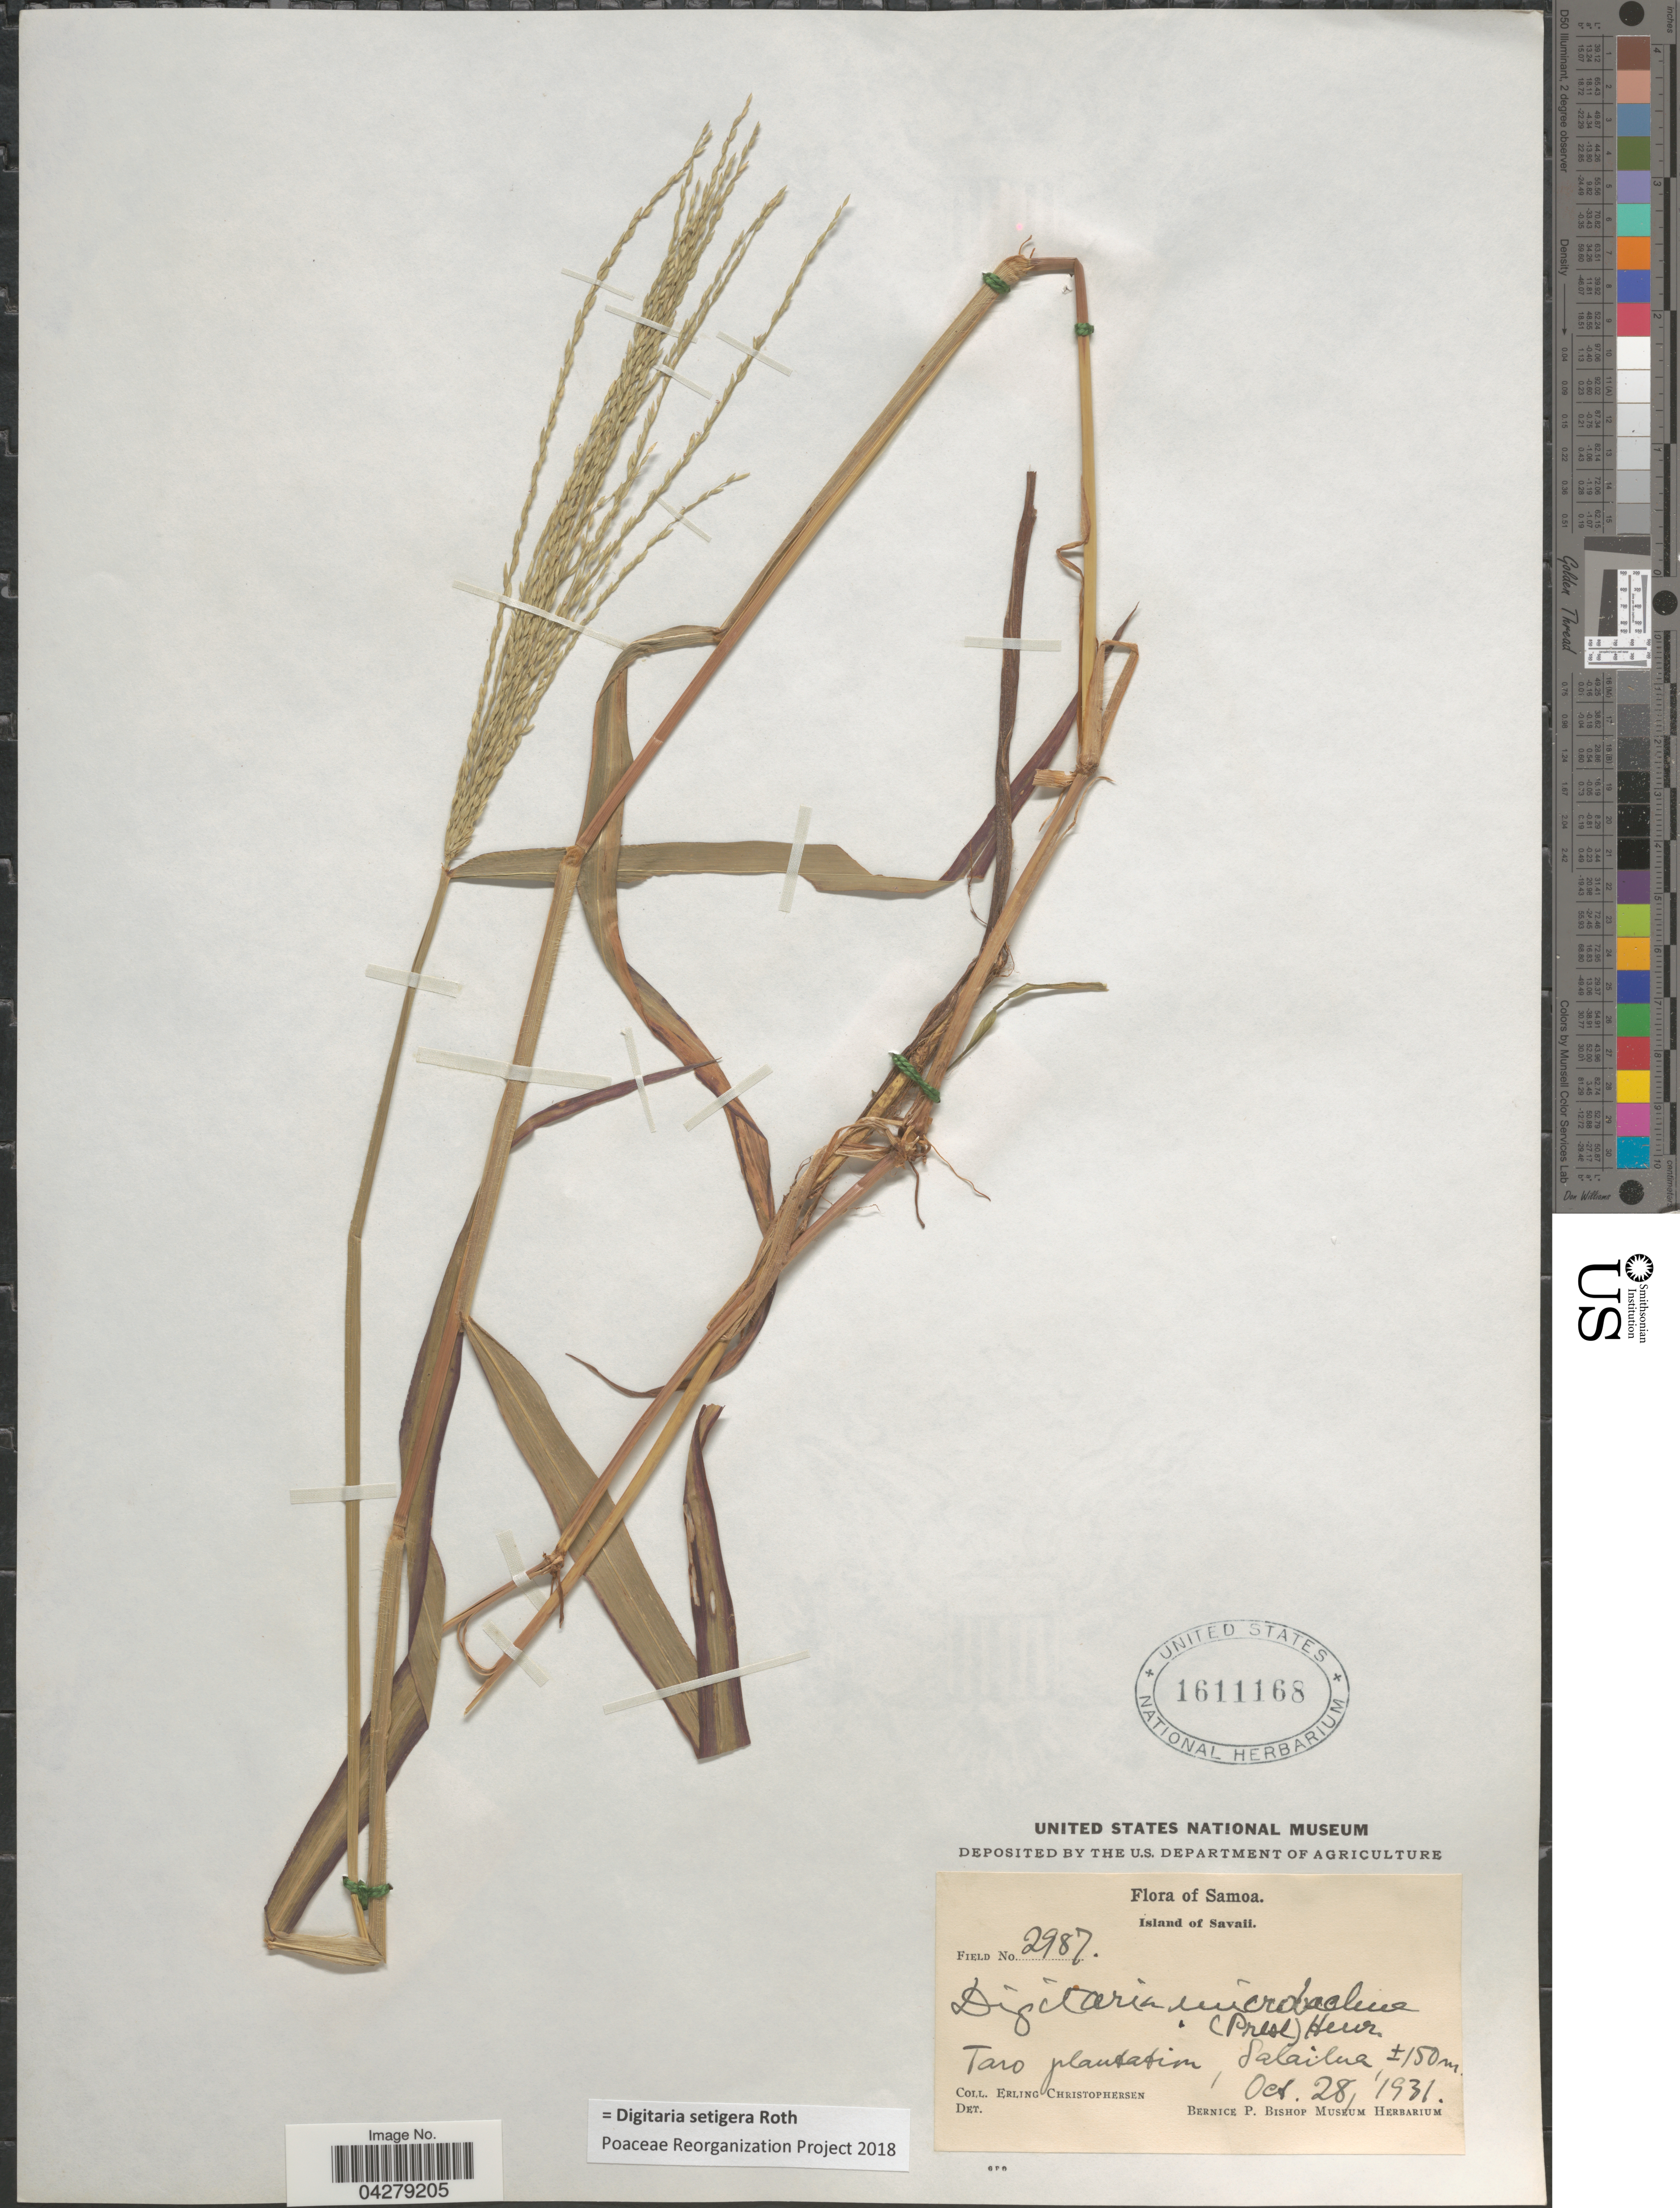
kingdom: Plantae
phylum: Tracheophyta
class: Liliopsida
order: Poales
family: Poaceae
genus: Digitaria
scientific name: Digitaria setigera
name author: Roth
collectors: E. Christophersen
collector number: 2987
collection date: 1931-10-28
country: Samoa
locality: Samoa. Island of Savaii. Taro plantation, Salailua.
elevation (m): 150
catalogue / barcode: US 1611168